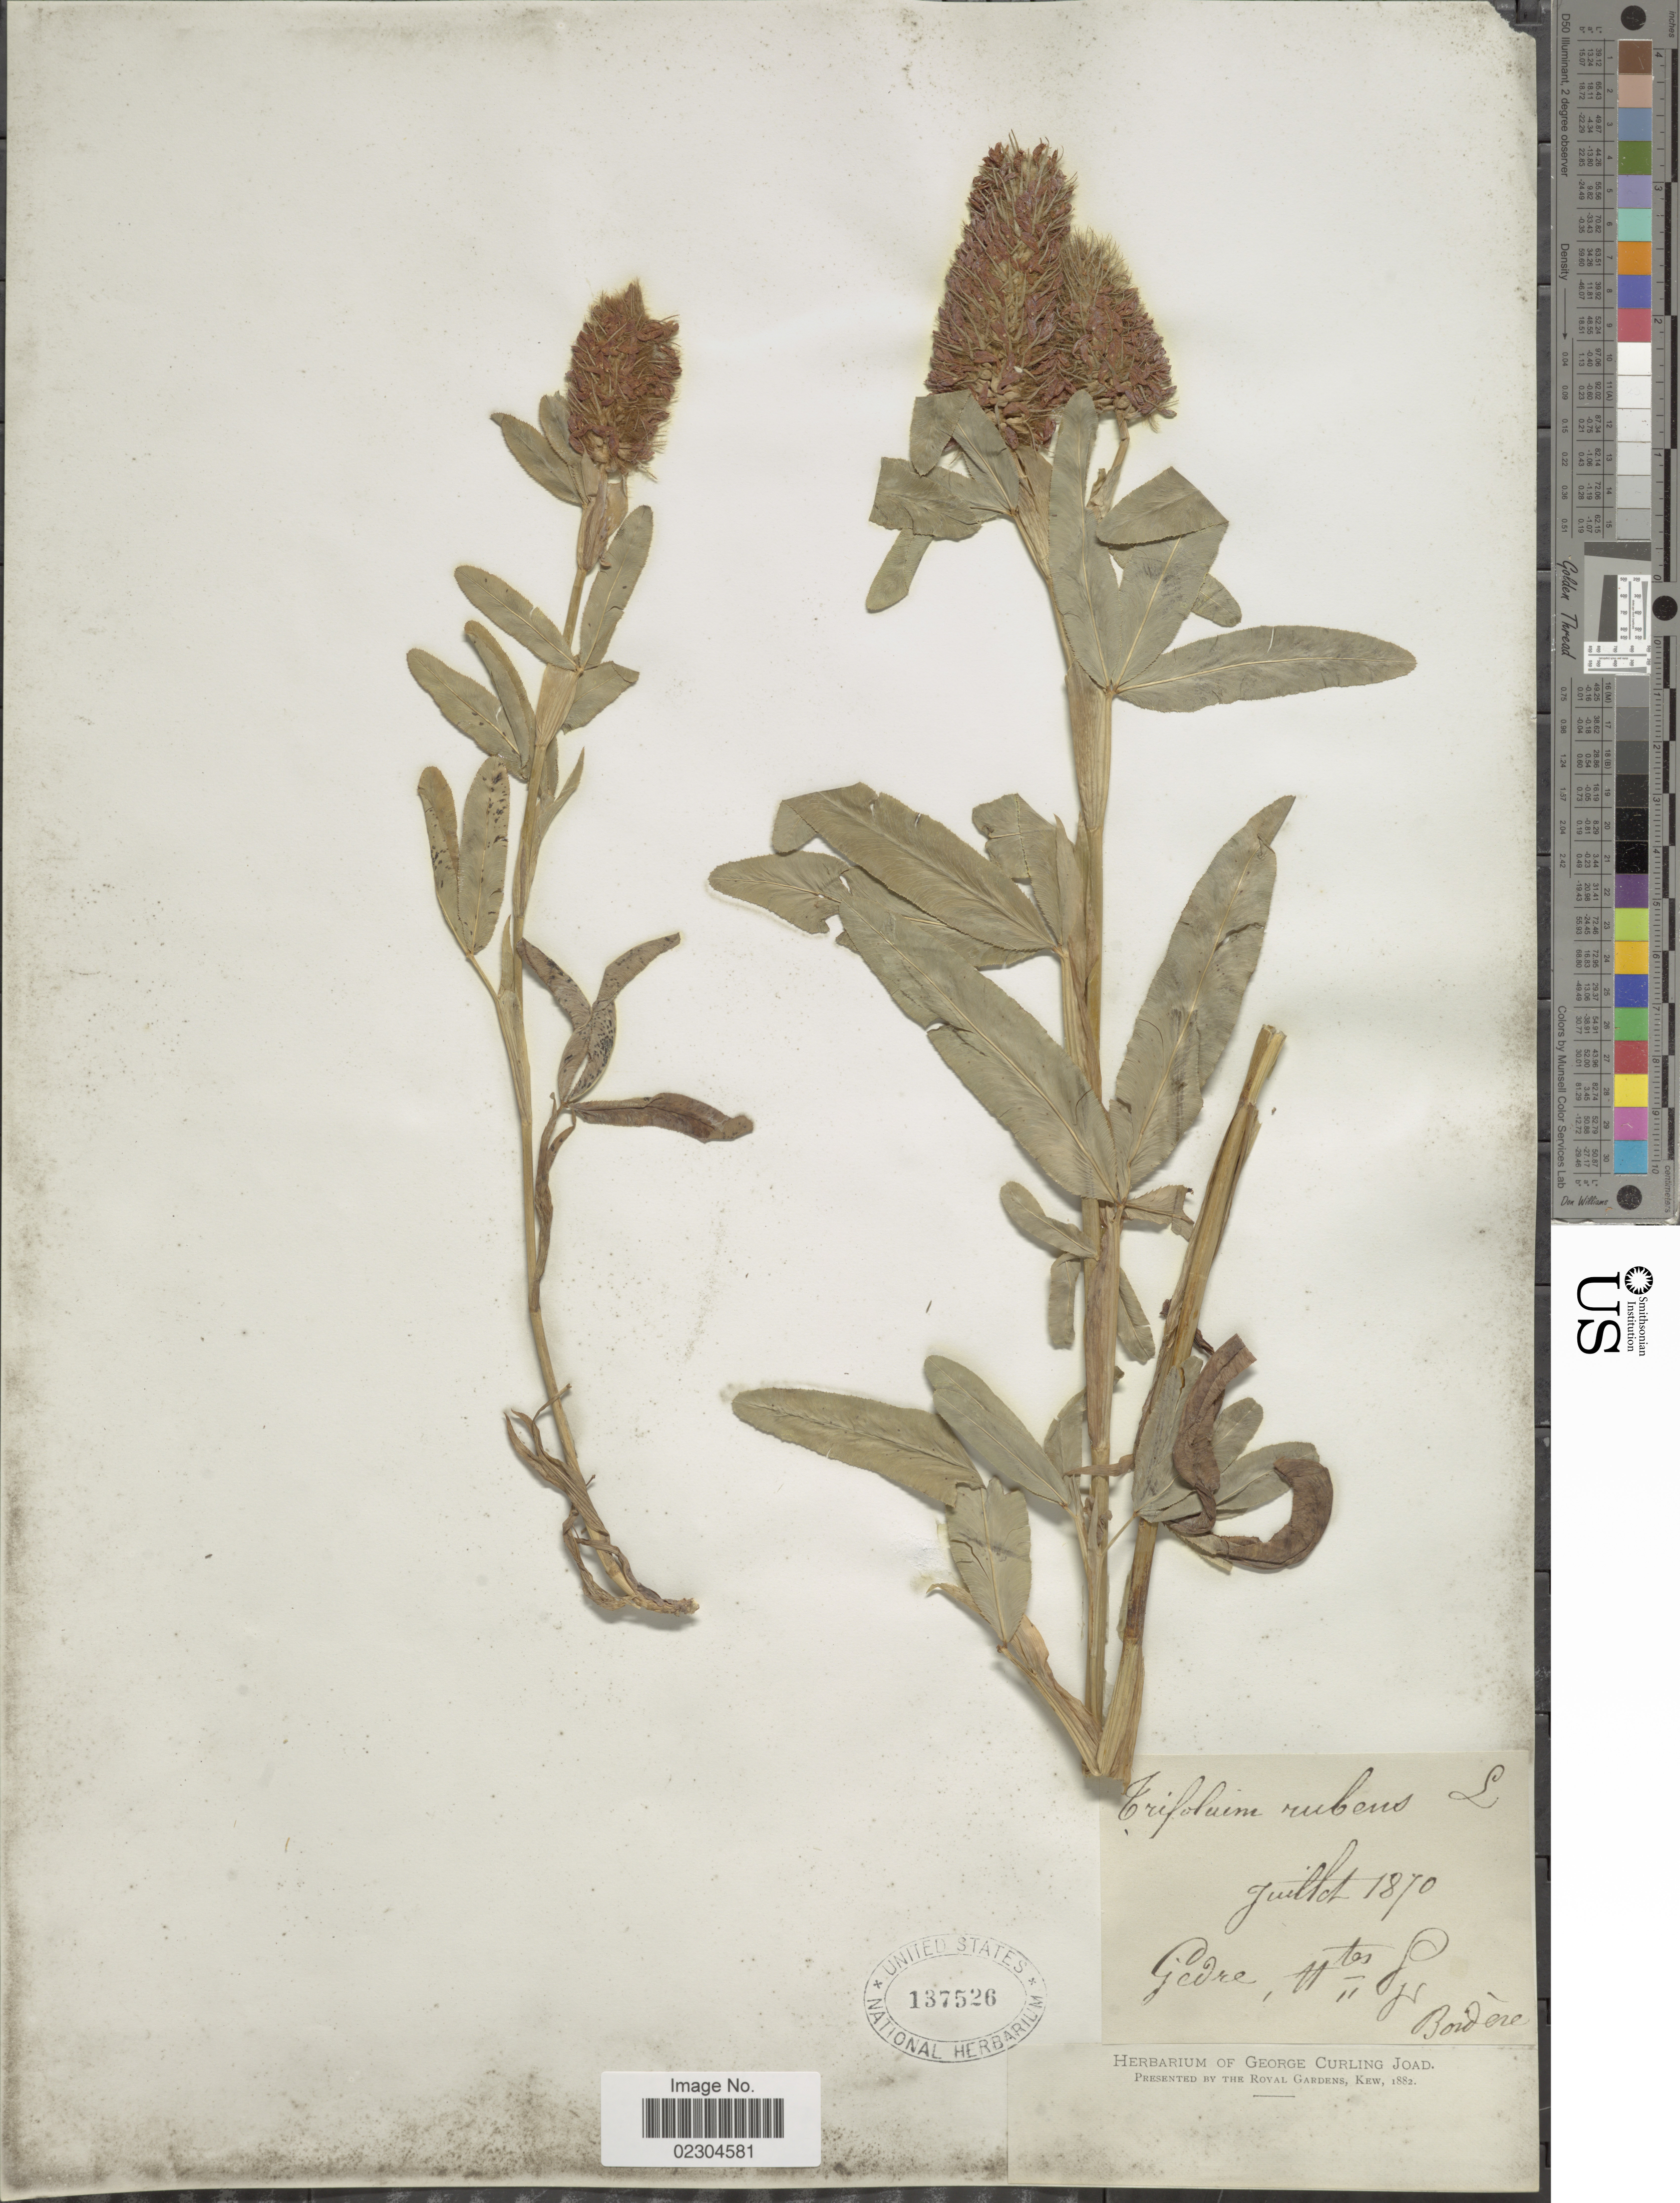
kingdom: Plantae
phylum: Tracheophyta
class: Magnoliopsida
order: Fabales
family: Fabaceae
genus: Trifolium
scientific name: Trifolium rubens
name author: L.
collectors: -. Bordère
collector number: s,n,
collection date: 1870-07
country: France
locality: Gedre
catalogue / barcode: US 137526